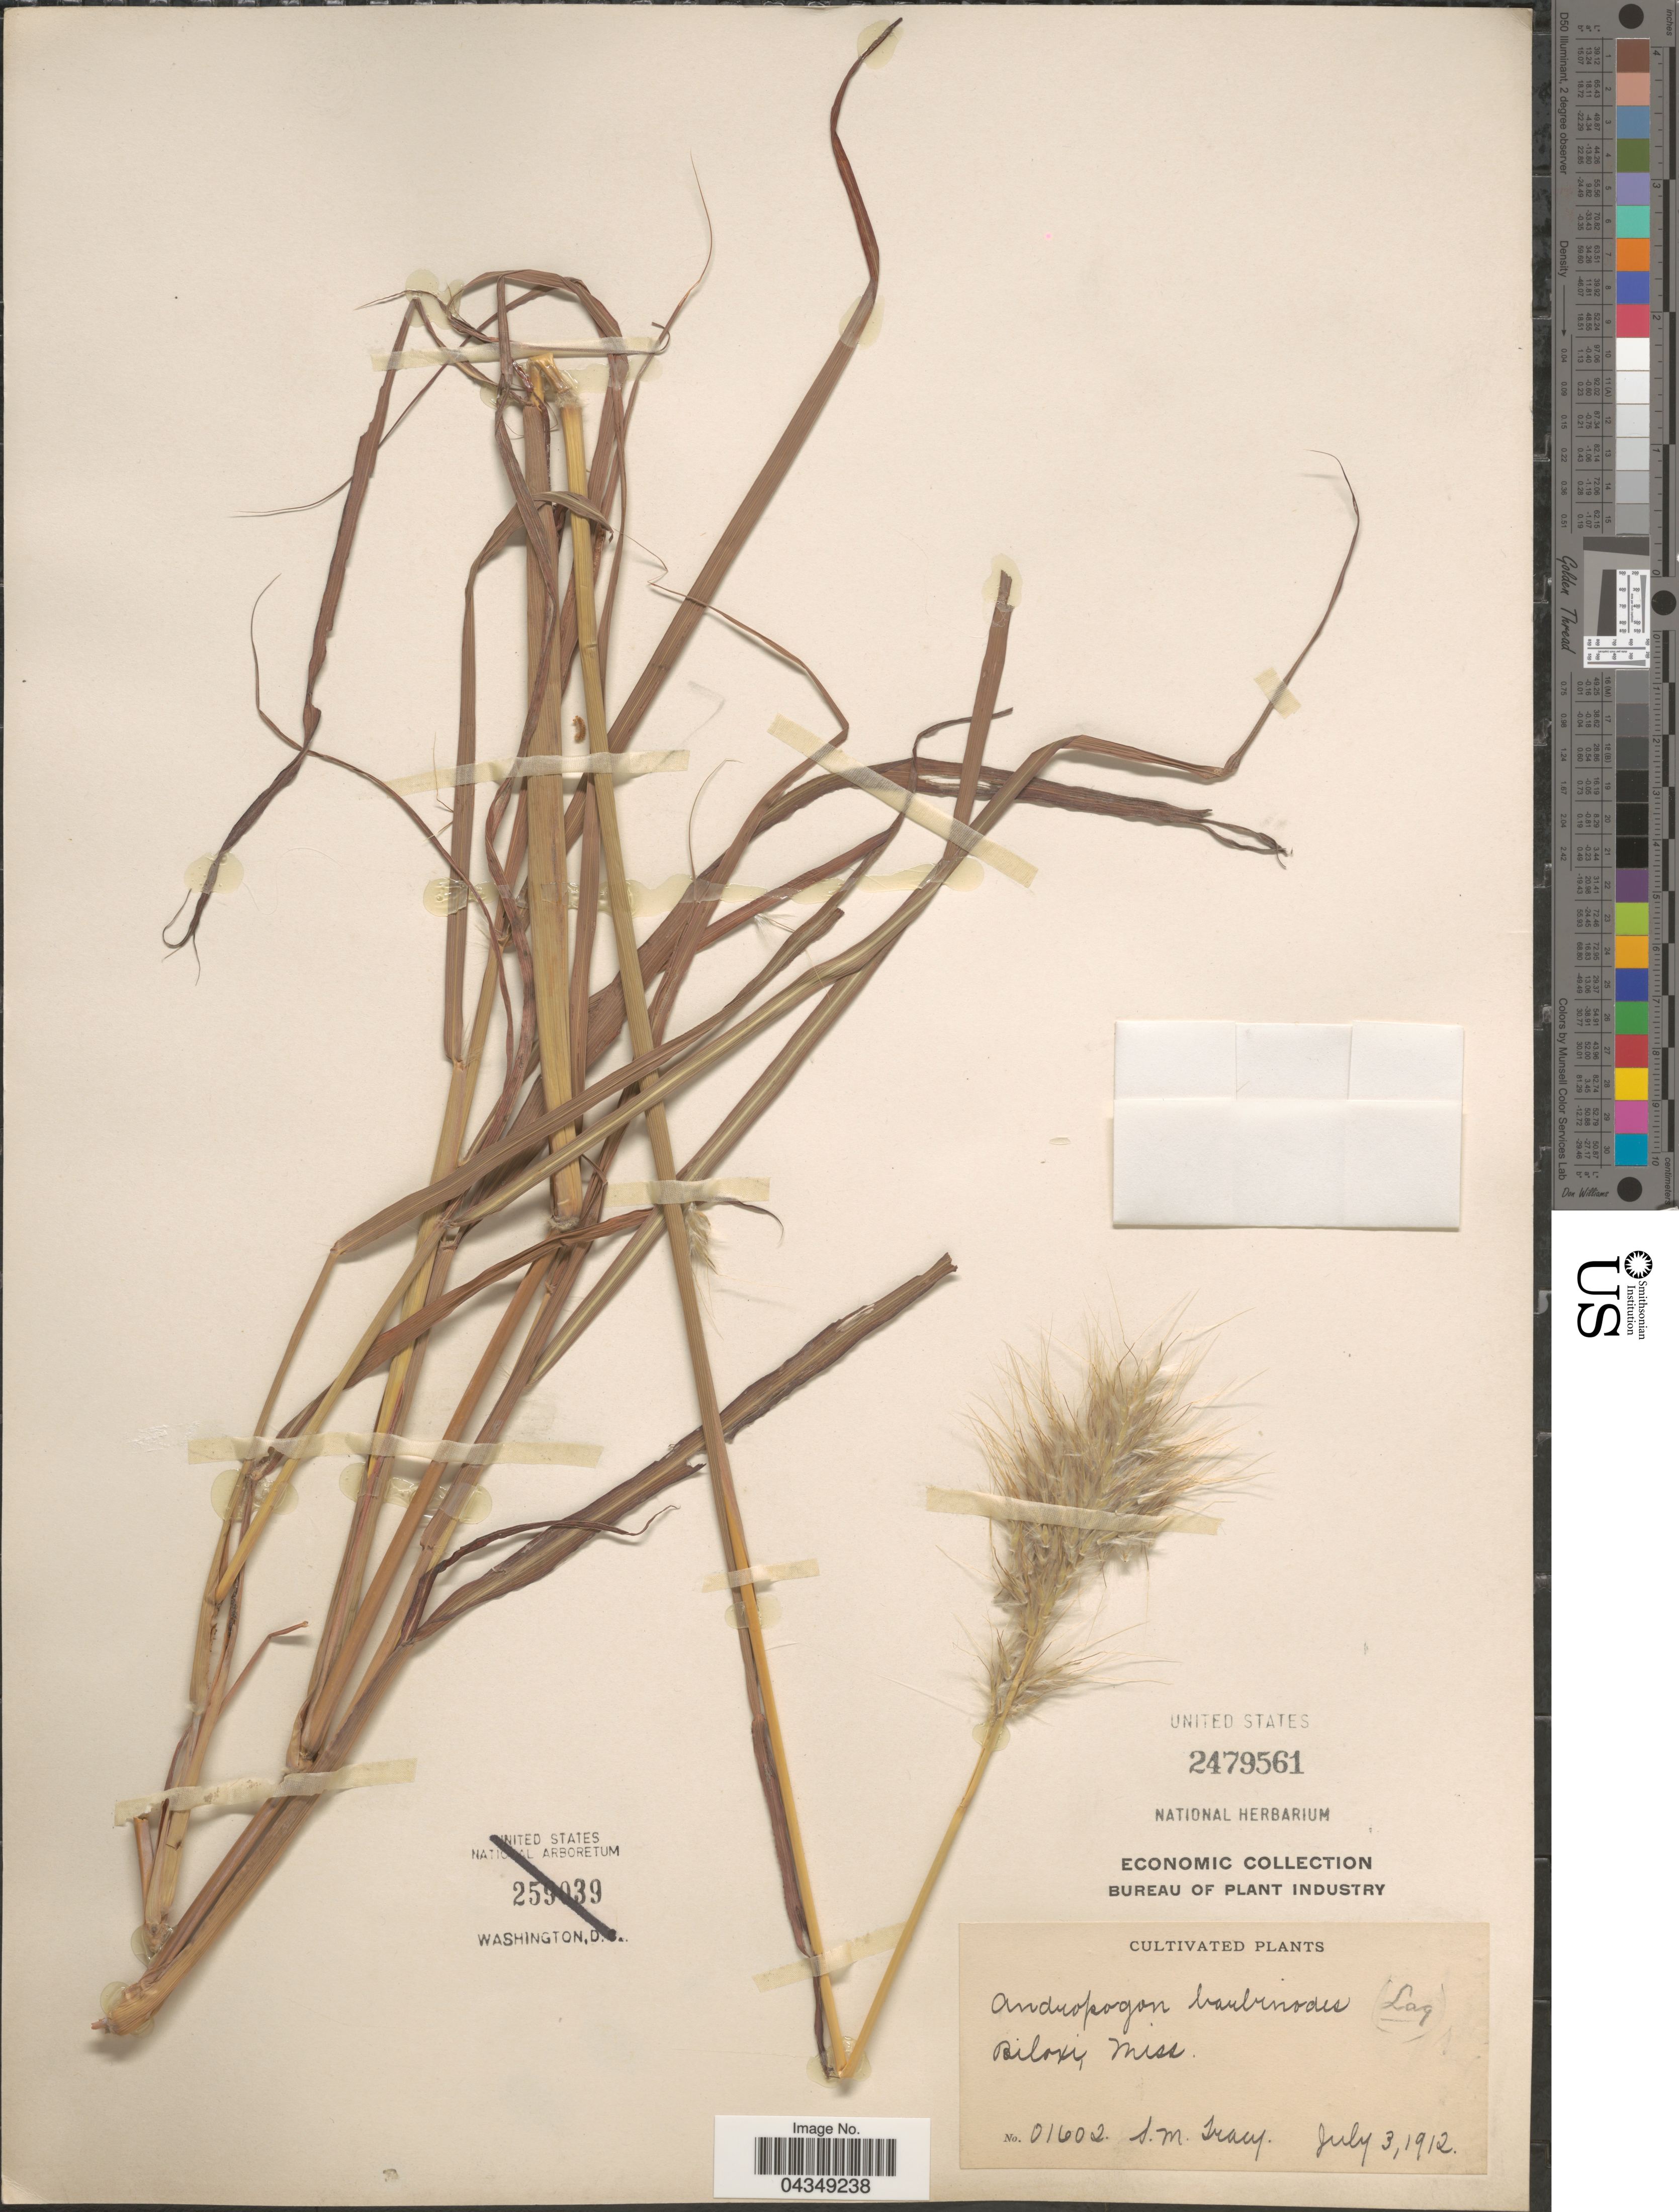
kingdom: Plantae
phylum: Tracheophyta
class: Liliopsida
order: Poales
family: Poaceae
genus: Bothriochloa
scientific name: Bothriochloa barbinodis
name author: (Lag.) Herter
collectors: S. M. Tracy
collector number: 01602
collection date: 1912-07-03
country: United States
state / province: Mississippi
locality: Biloxi.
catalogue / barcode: US 2479561